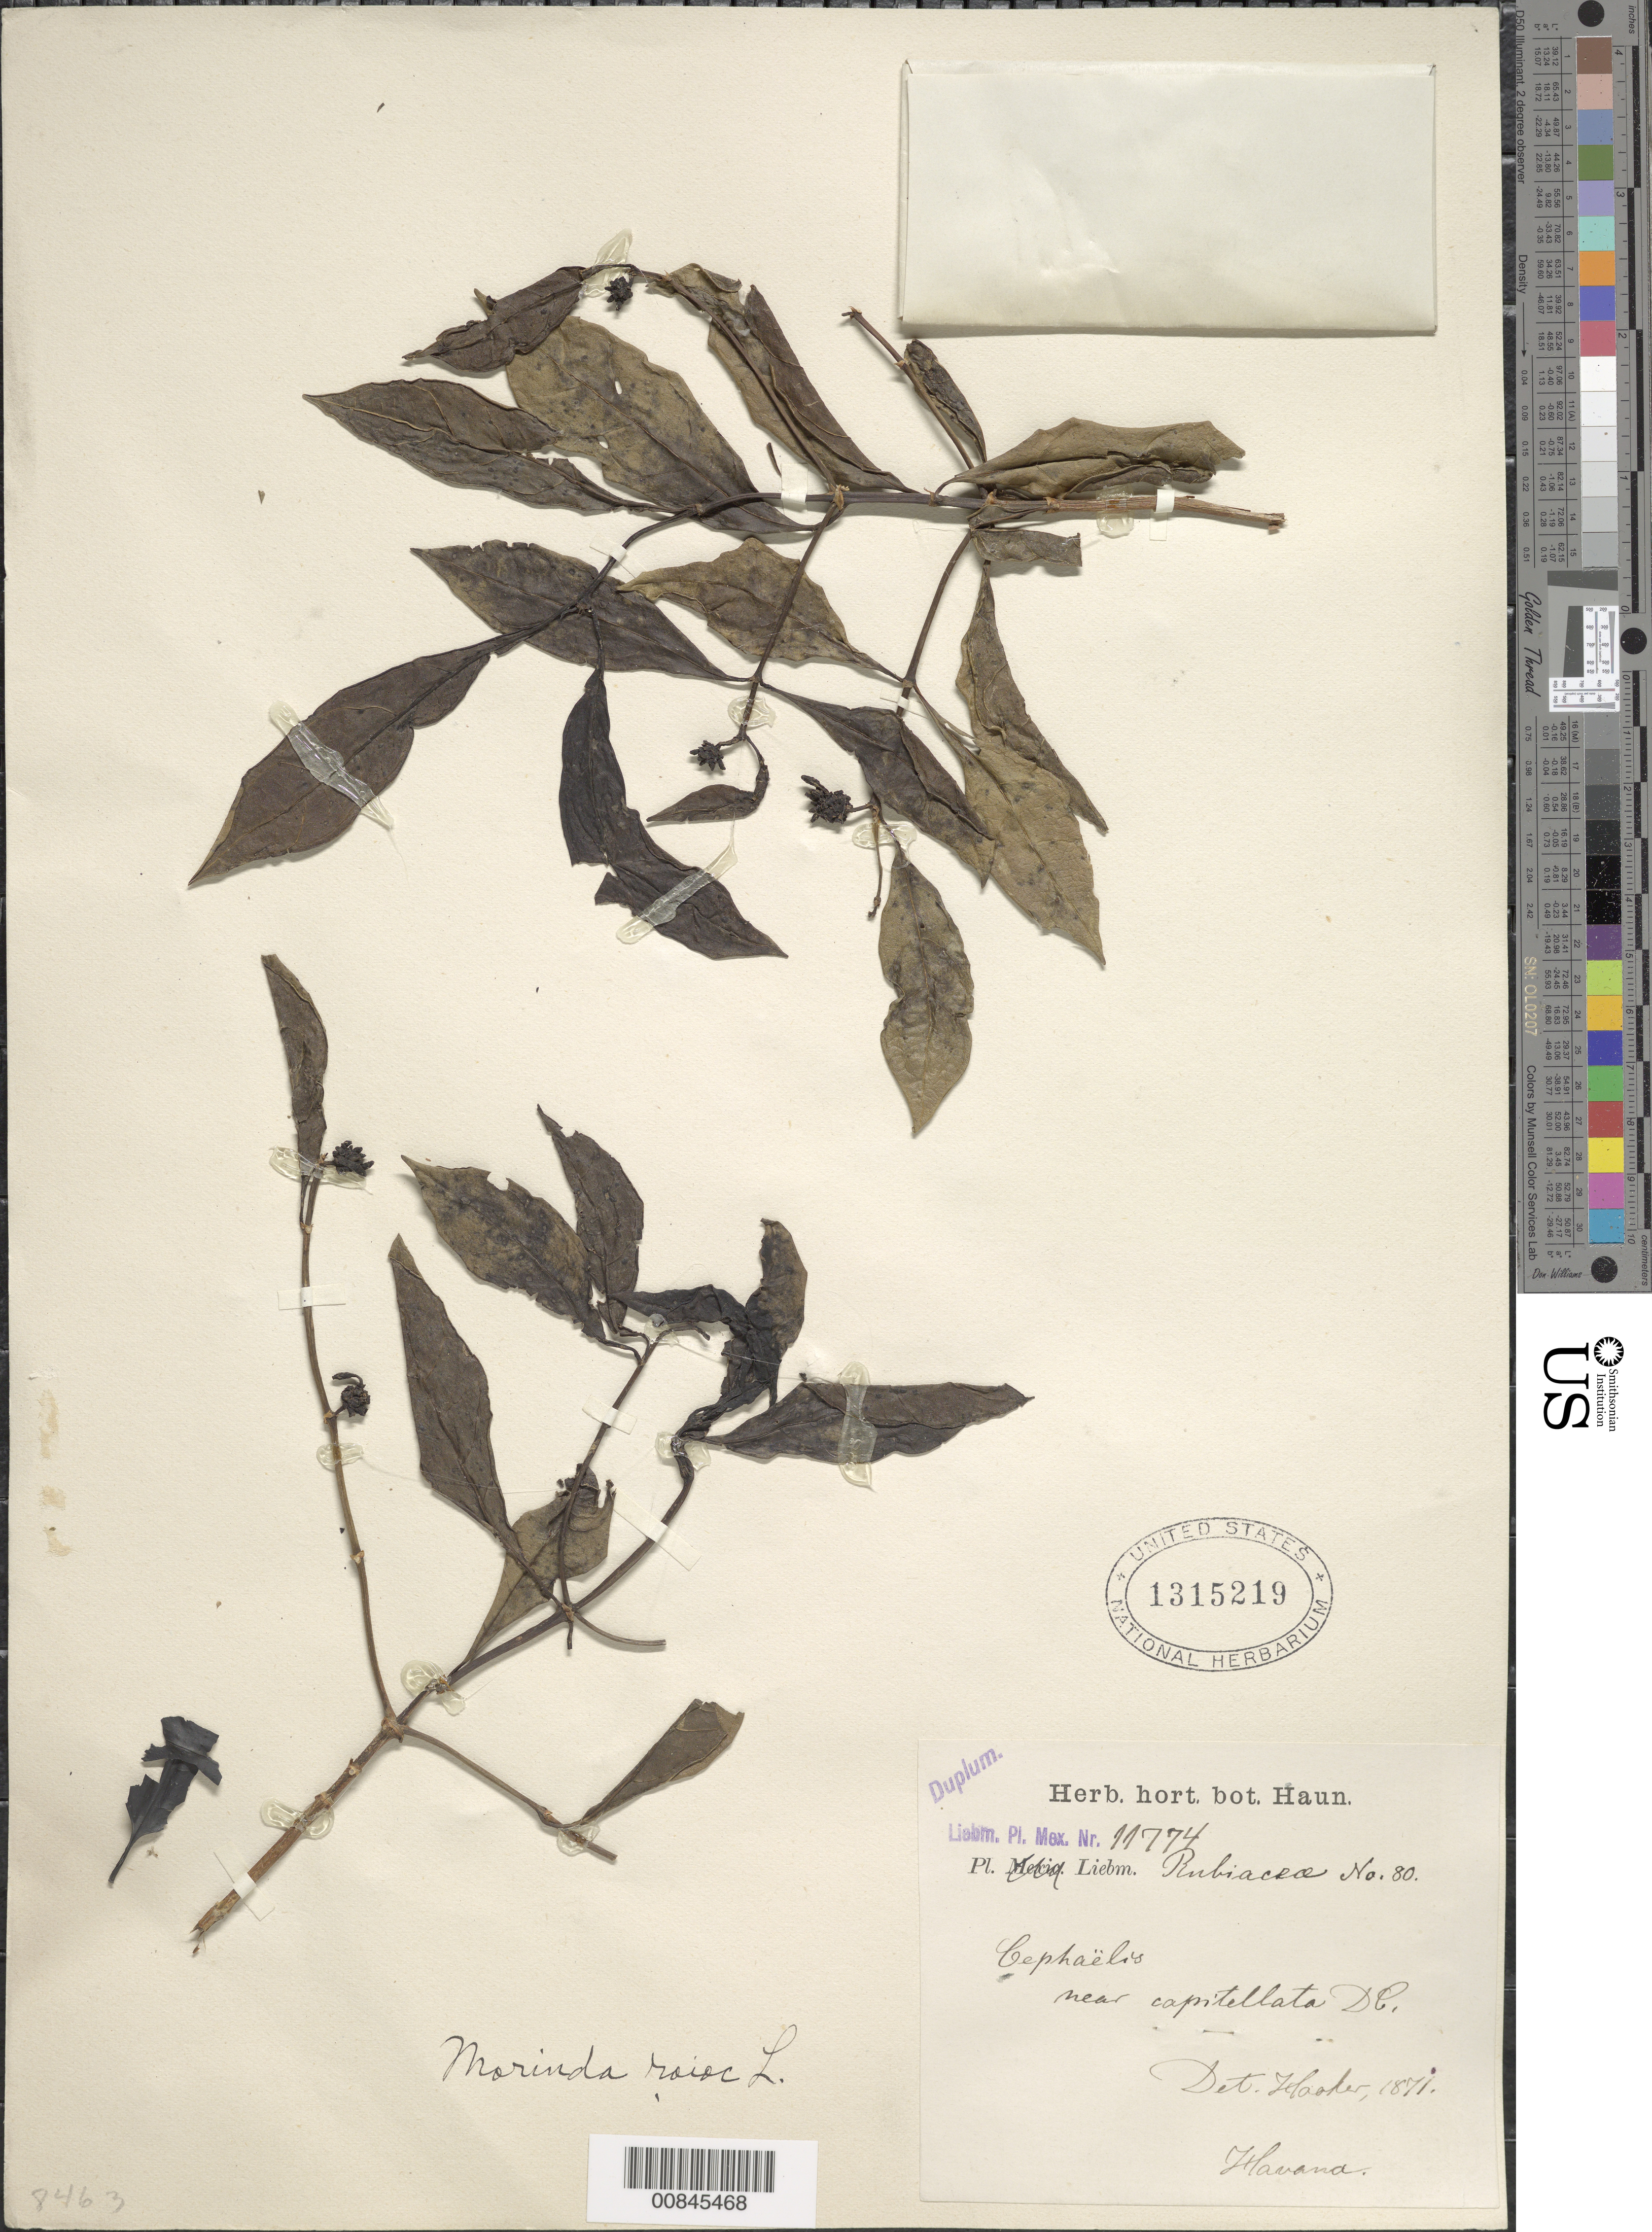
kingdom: Plantae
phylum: Tracheophyta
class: Magnoliopsida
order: Gentianales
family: Rubiaceae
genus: Morinda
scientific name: Morinda royoc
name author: L.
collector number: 80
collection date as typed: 1871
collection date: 1871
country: Cuba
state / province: La Habana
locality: Havana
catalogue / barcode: US 1315219